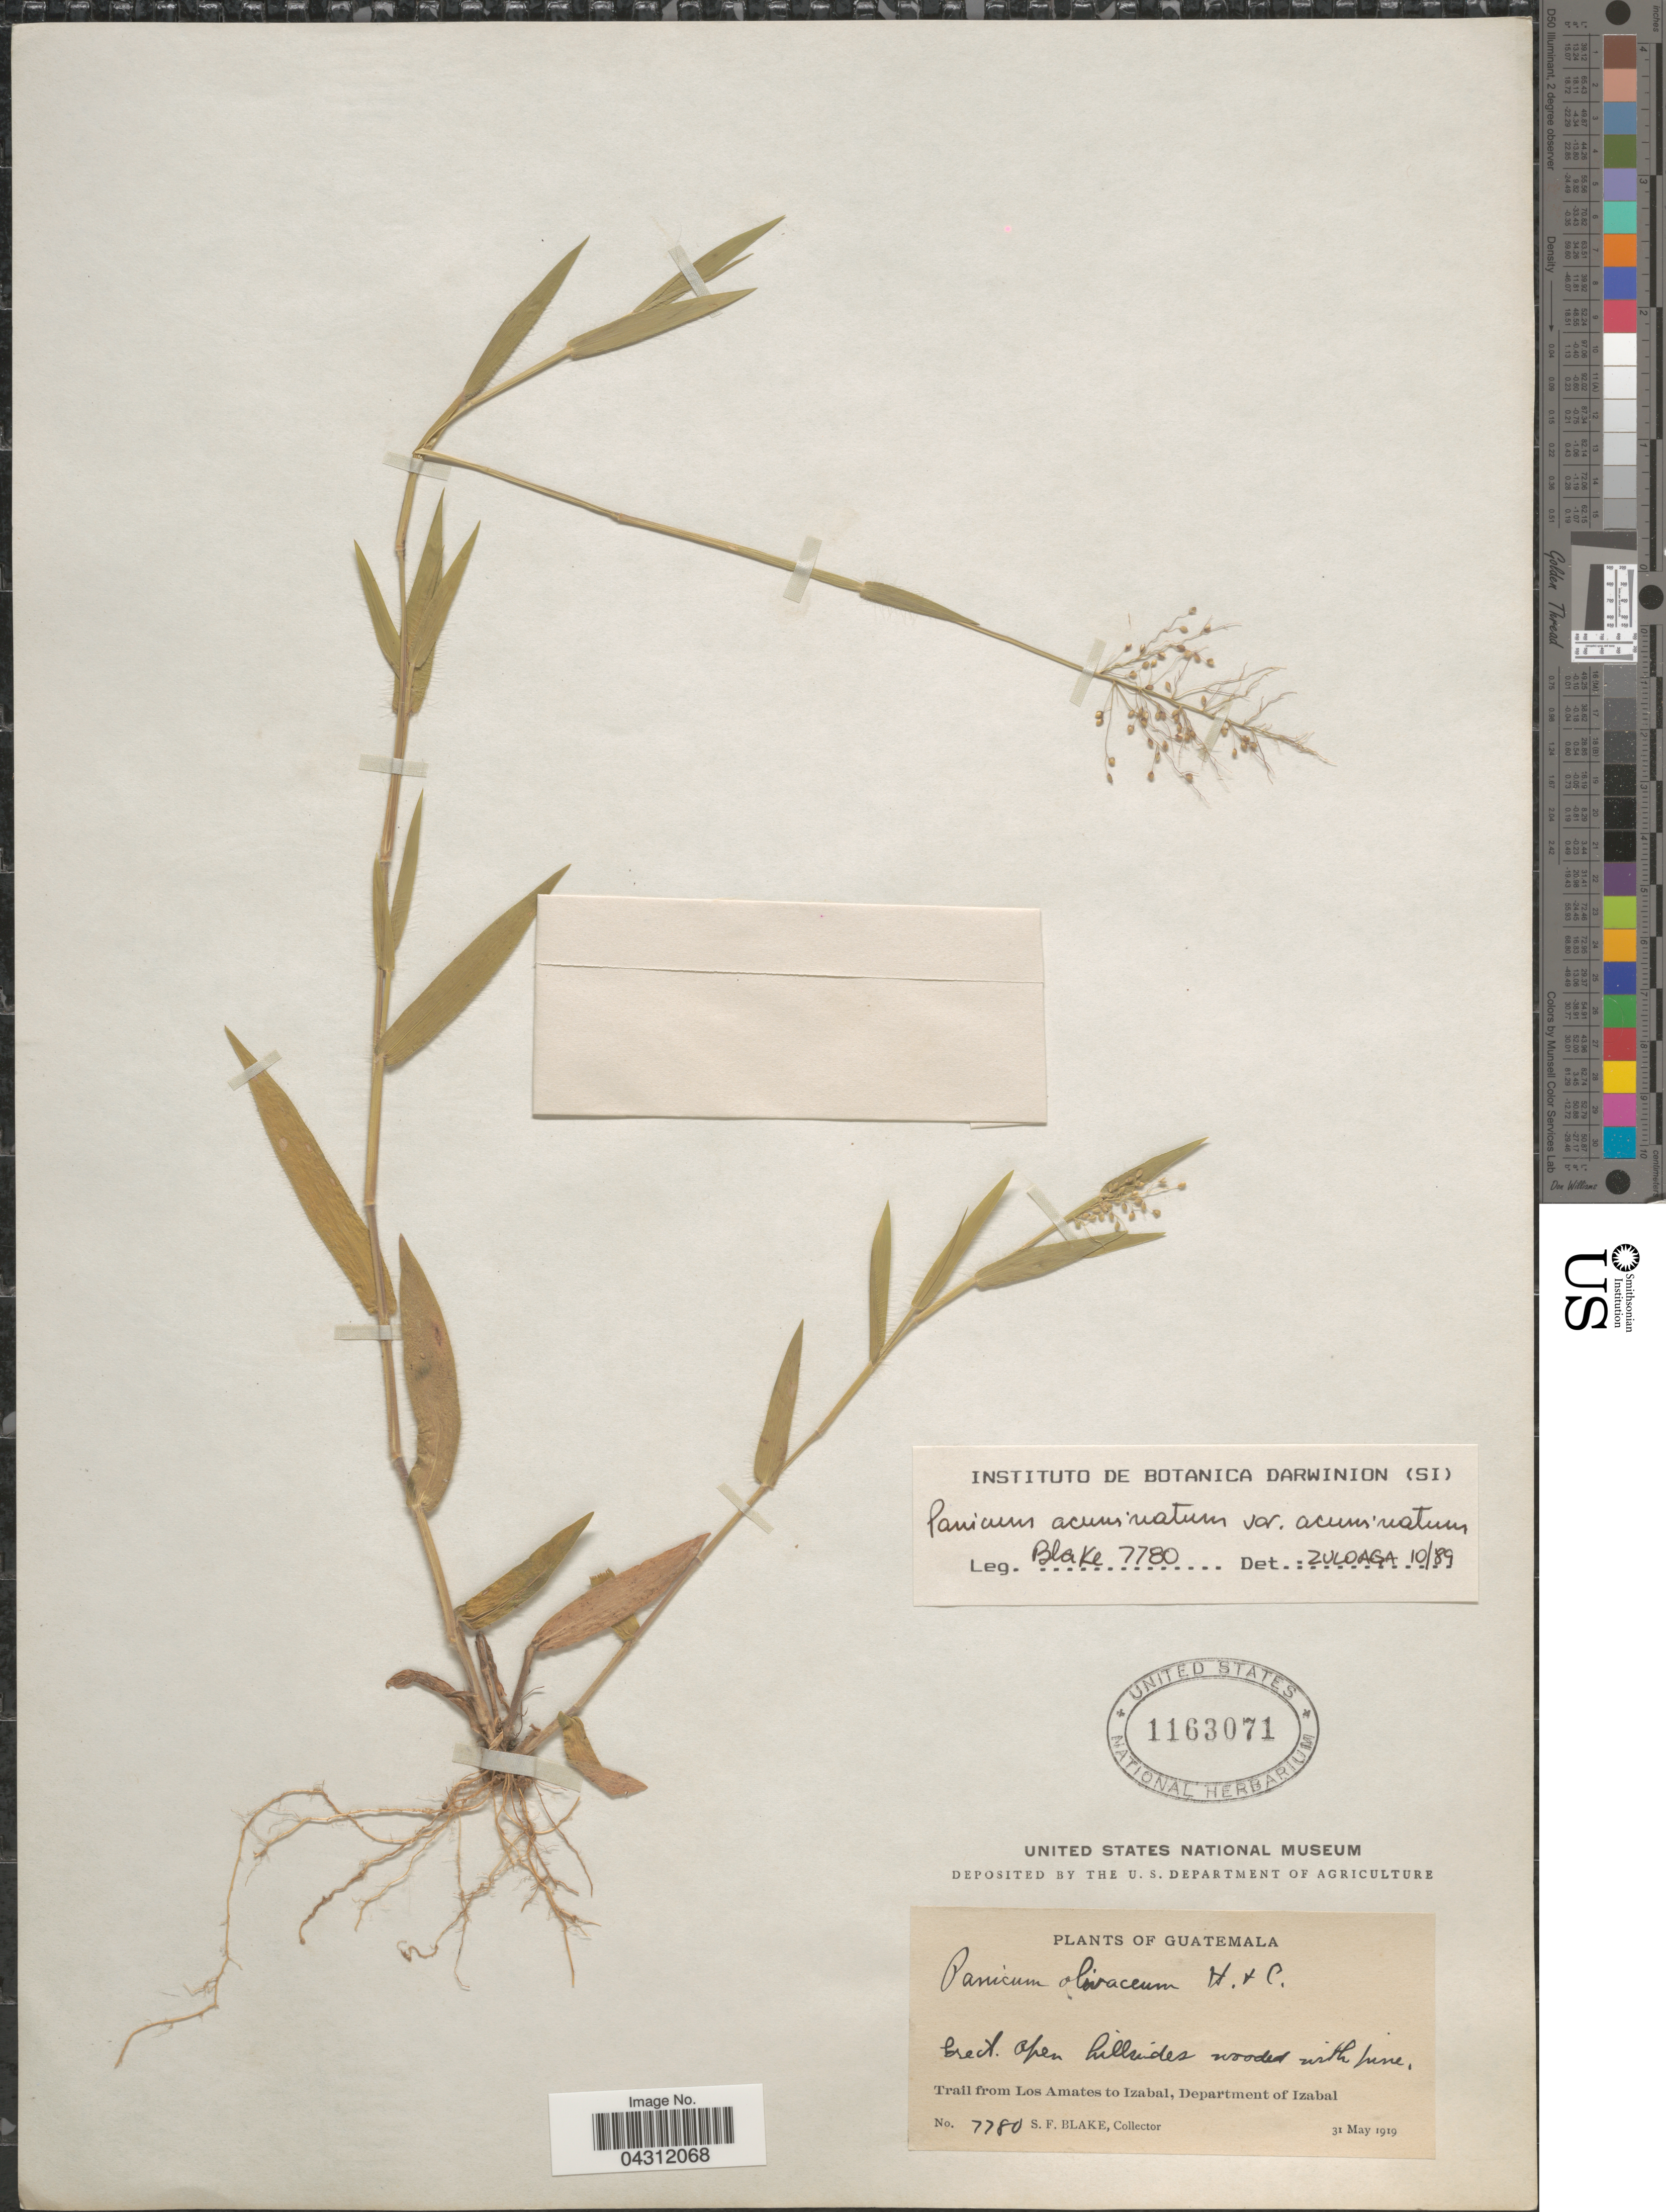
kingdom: Plantae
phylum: Tracheophyta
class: Liliopsida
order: Poales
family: Poaceae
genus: Dichanthelium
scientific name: Dichanthelium acuminatum var. acuminatum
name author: (Sw.) Gould & C.A. Clark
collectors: S. Blake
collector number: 7780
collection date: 1919-05-31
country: Guatemala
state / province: Izabal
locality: Trail from Los Amates to Izabal, Department of Izabal.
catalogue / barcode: US 1163071